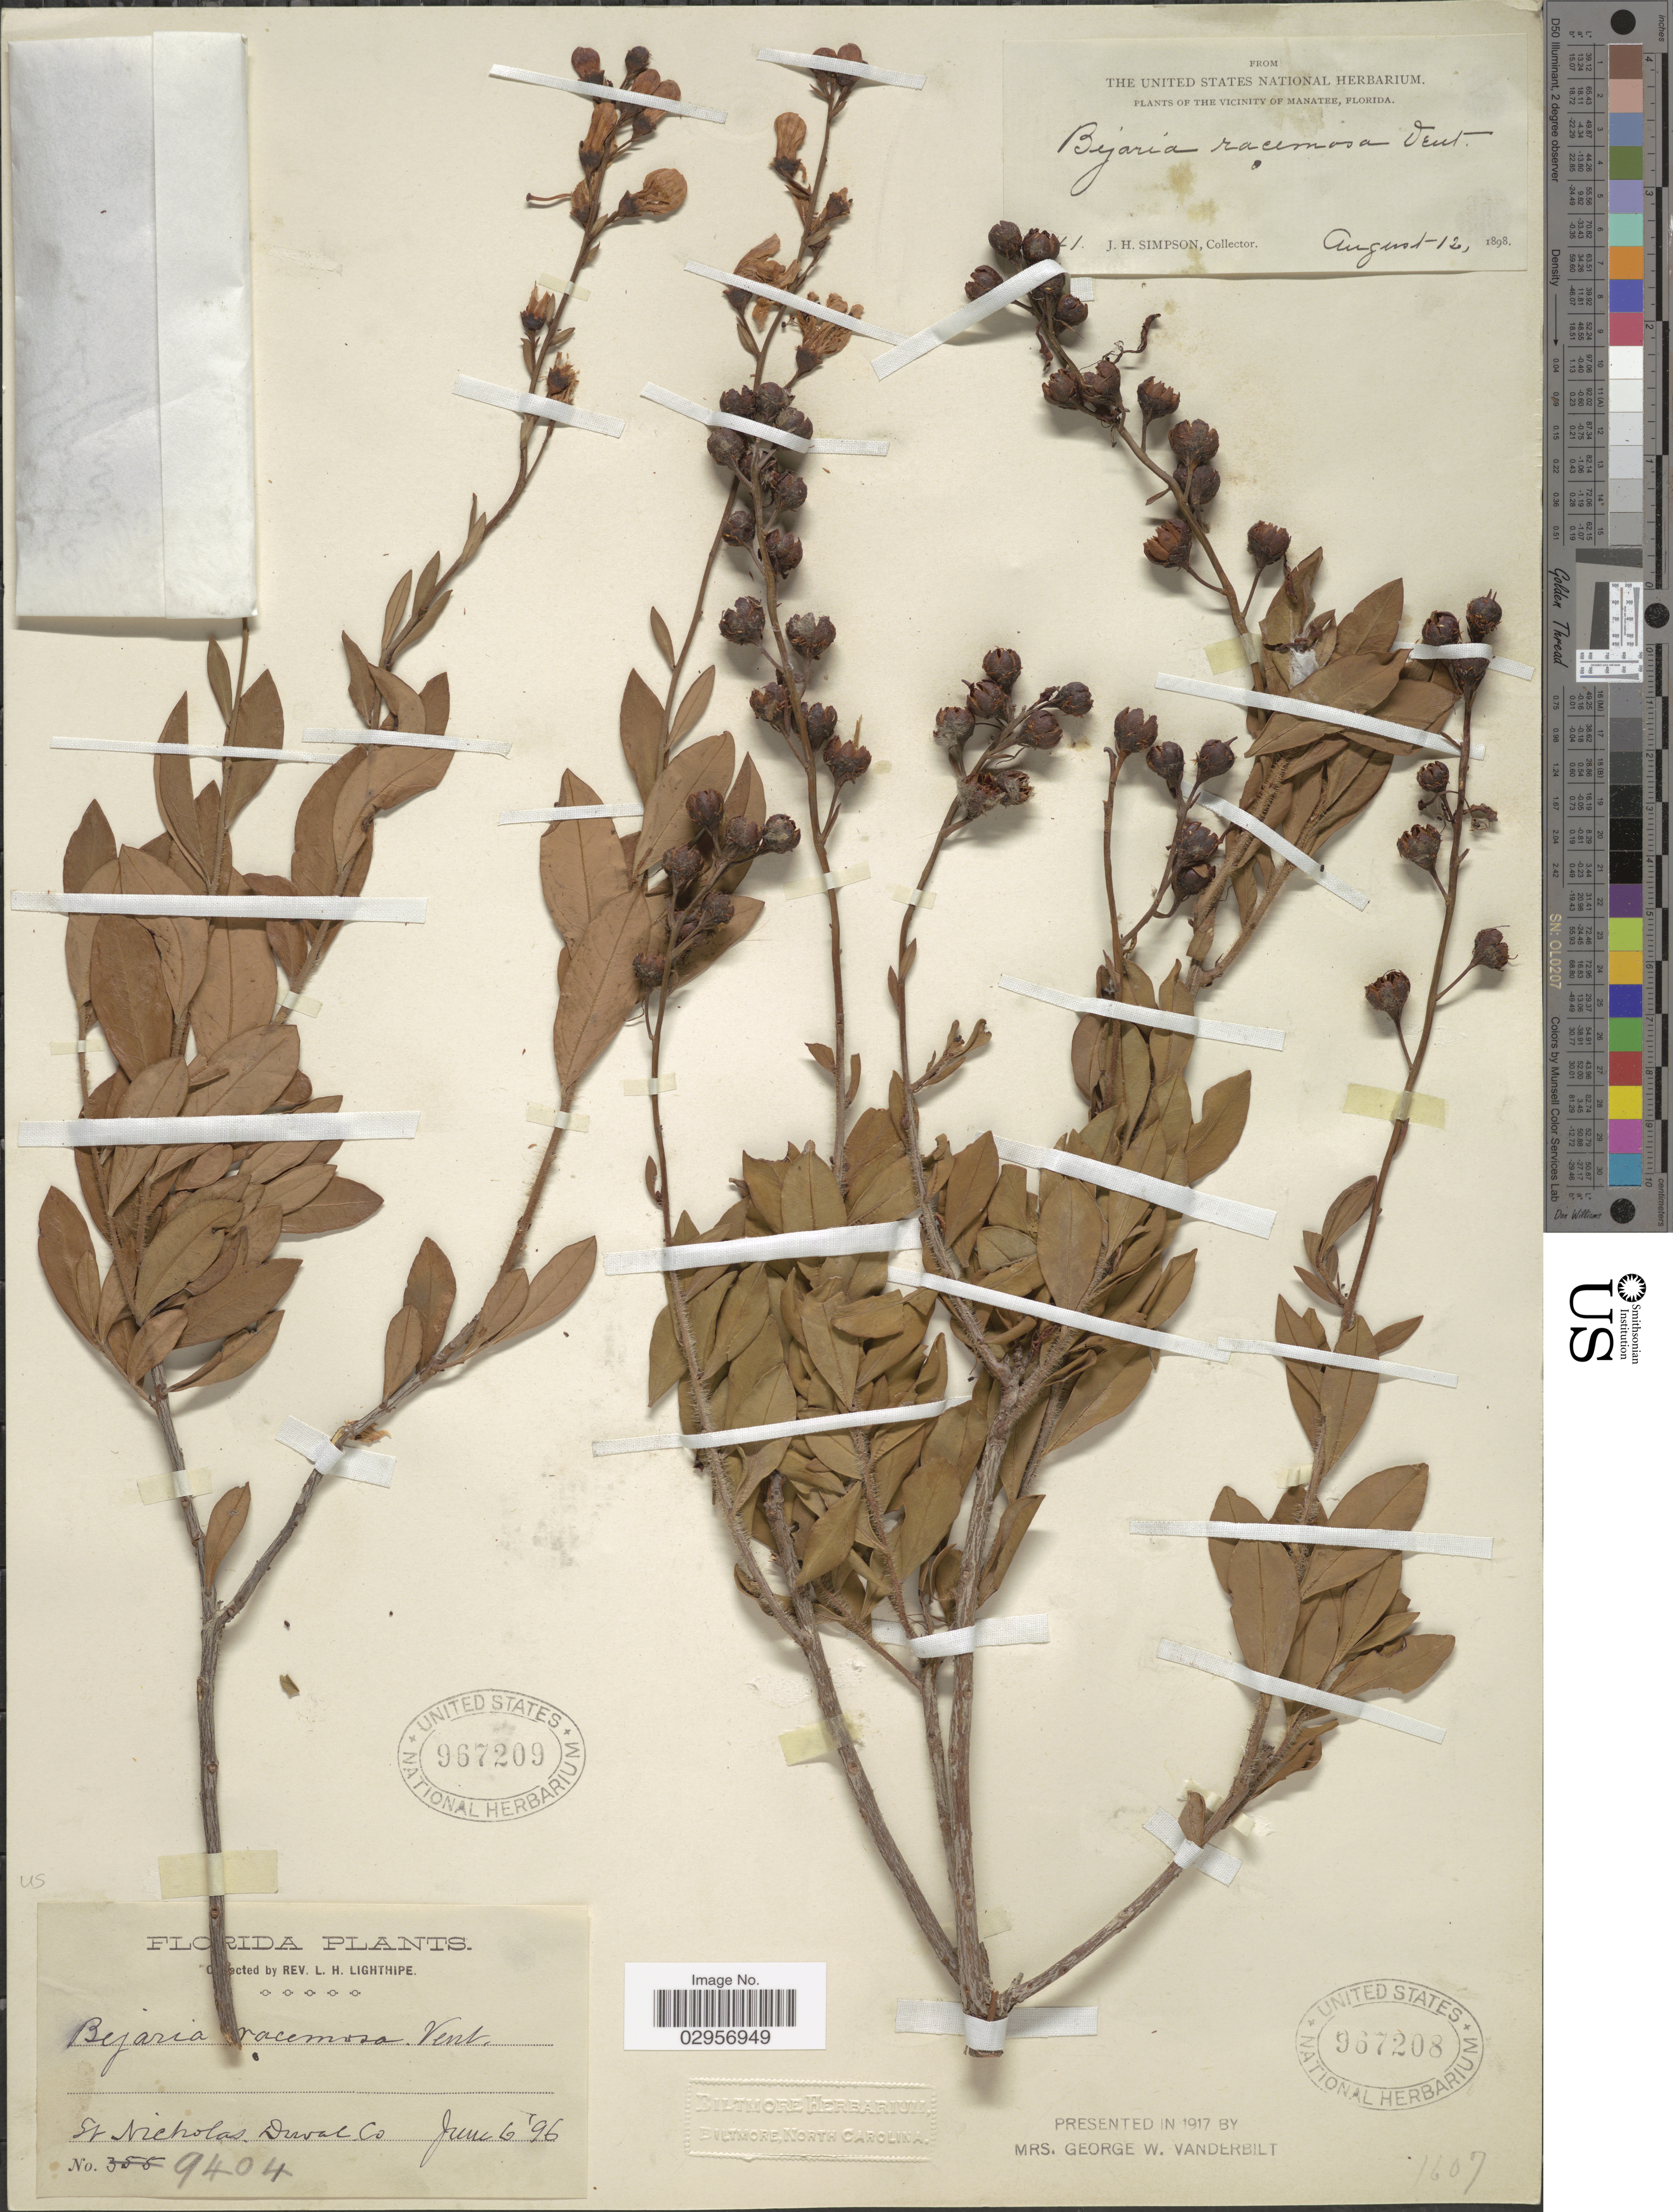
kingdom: Plantae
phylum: Tracheophyta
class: Magnoliopsida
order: Ericales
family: Ericaceae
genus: Bejaria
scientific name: Bejaria racemosa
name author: Vent.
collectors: Rev. L. H. Lighthipe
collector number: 9404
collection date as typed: Transcribed d/m/y: 6/6/96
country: United States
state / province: Florida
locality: St. Nicholas, Duval Co.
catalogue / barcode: US 967209